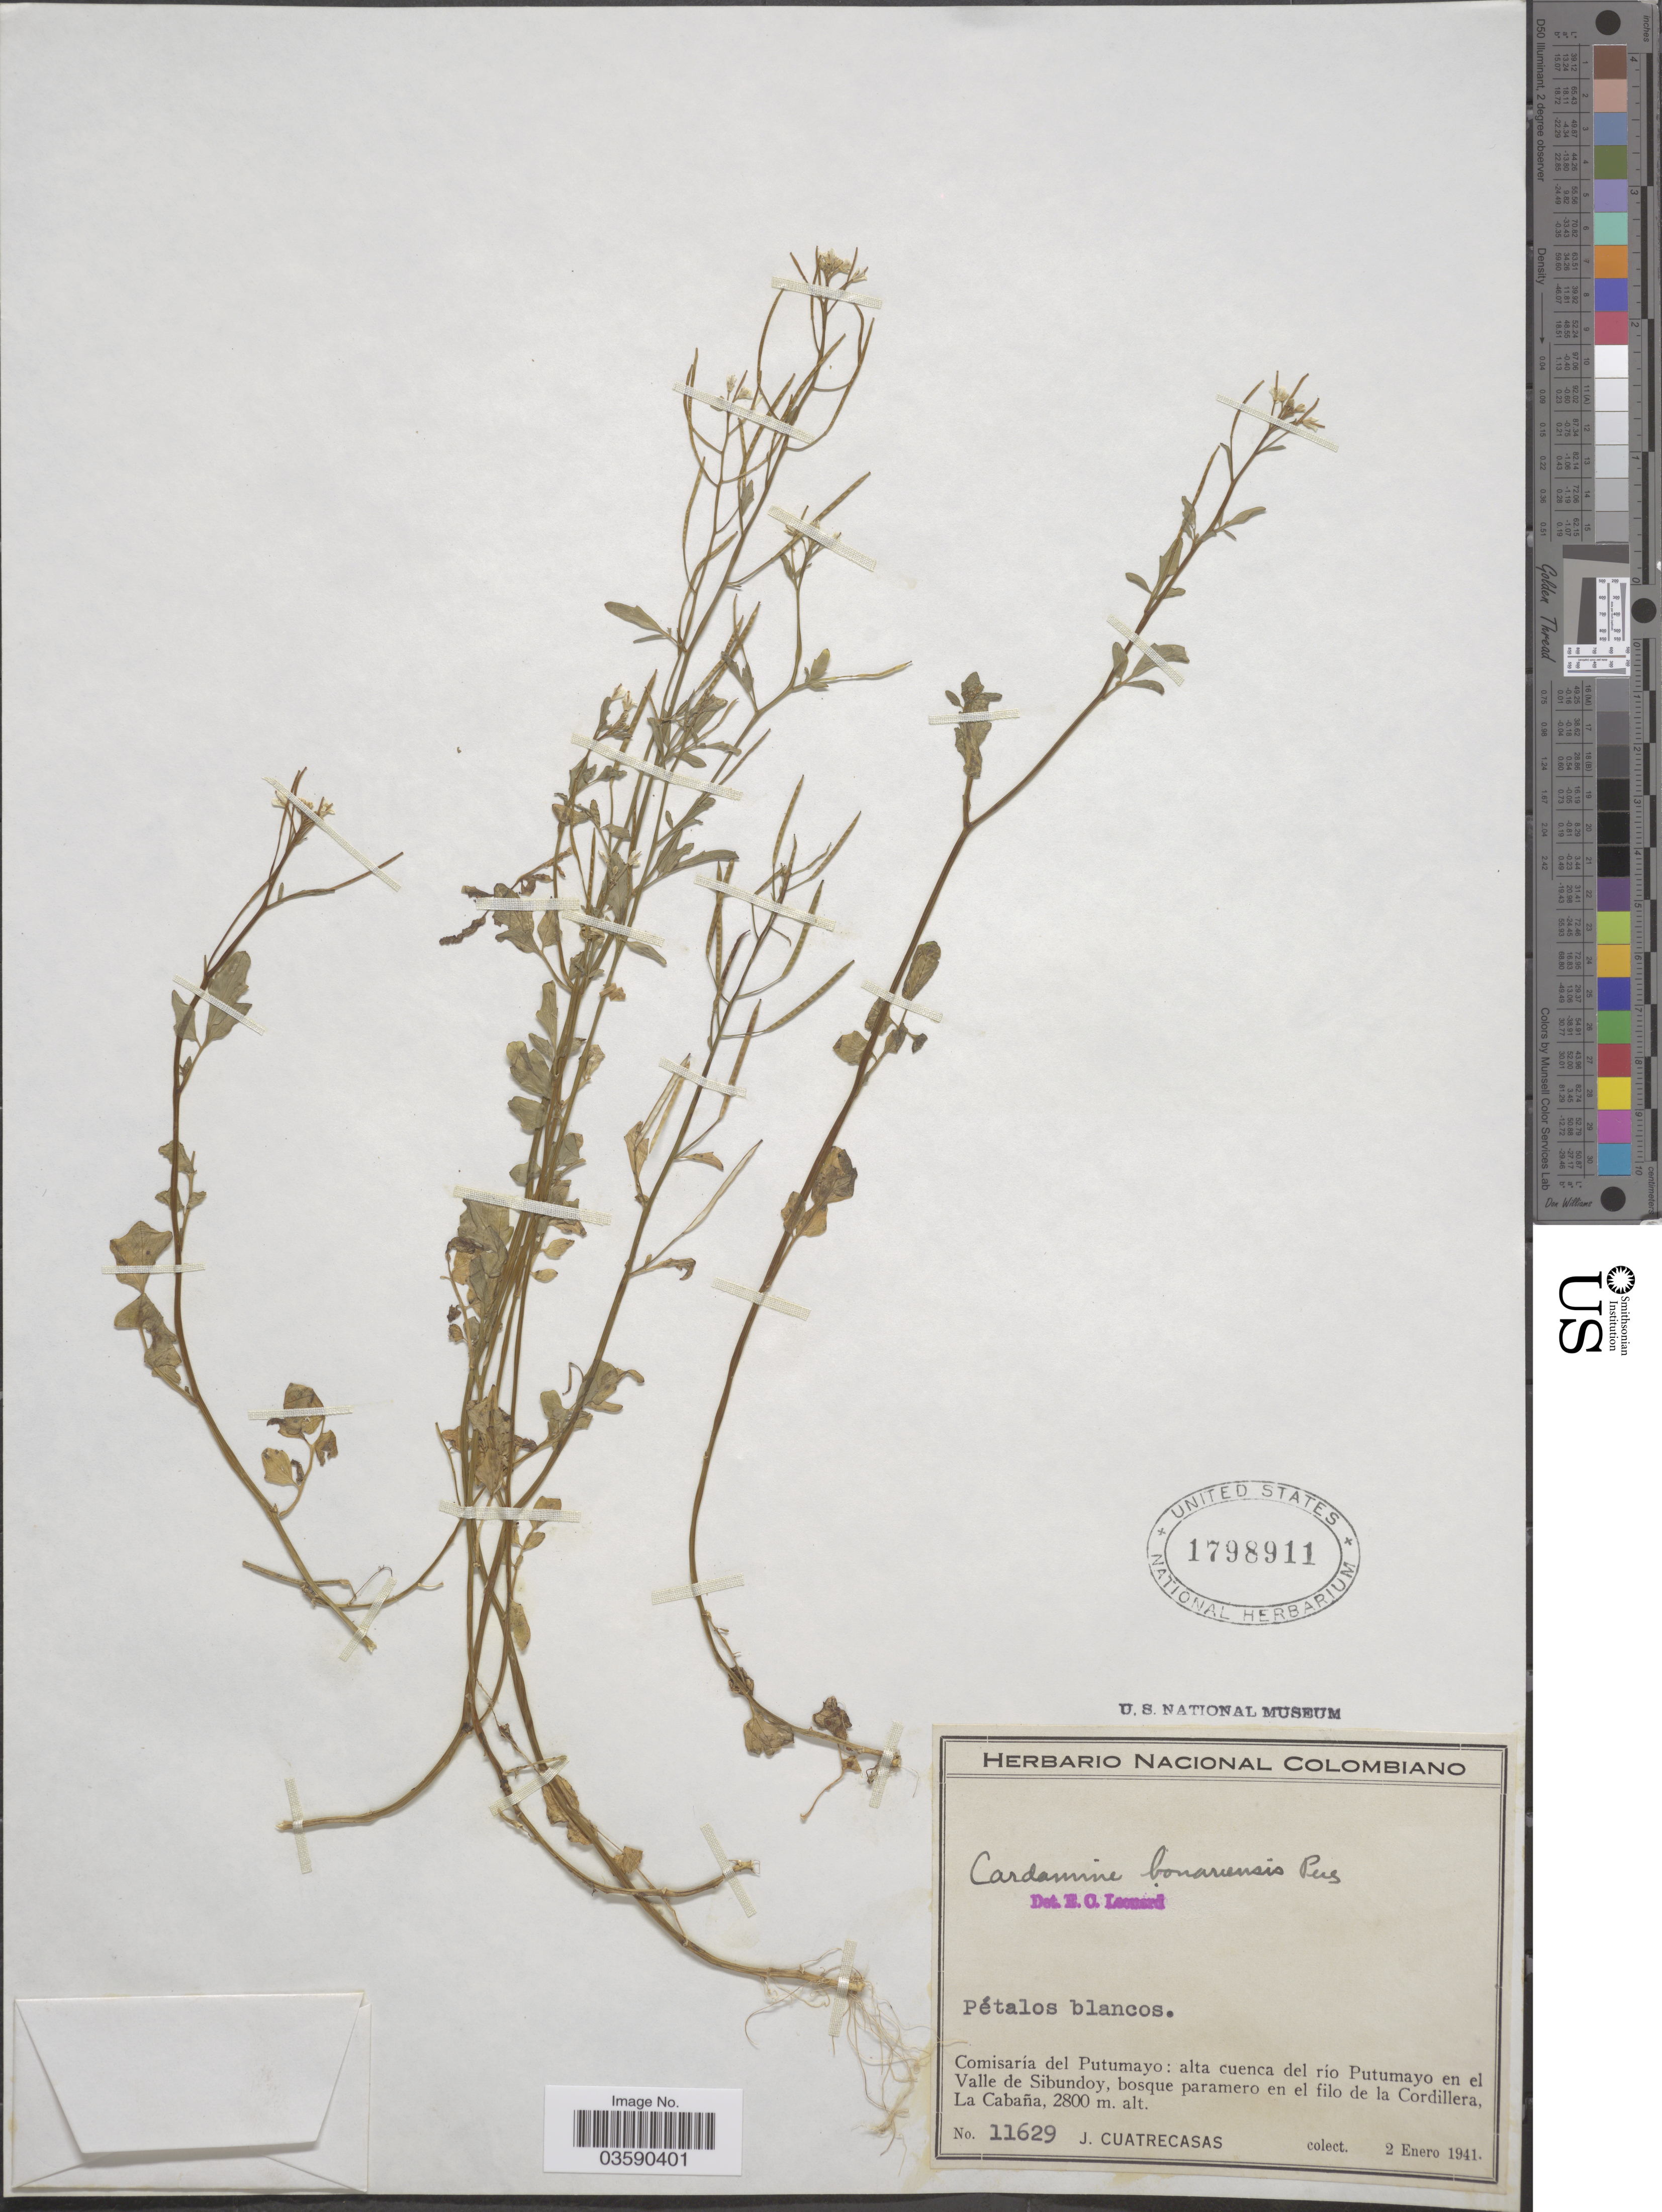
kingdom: Plantae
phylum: Tracheophyta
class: Magnoliopsida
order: Brassicales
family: Brassicaceae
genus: Cardamine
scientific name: Cardamine bonariensis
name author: Pers.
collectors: J. Cuatrecasas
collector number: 11629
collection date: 1941-01-02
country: Colombia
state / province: Putumayo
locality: Comisaría del Putumayo : alta cuenca del río Putumayo en el Valle de Sibundoy, bosque paramero en el filo de la Cordillera, La Cabaña.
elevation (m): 2800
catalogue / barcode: US 1798911